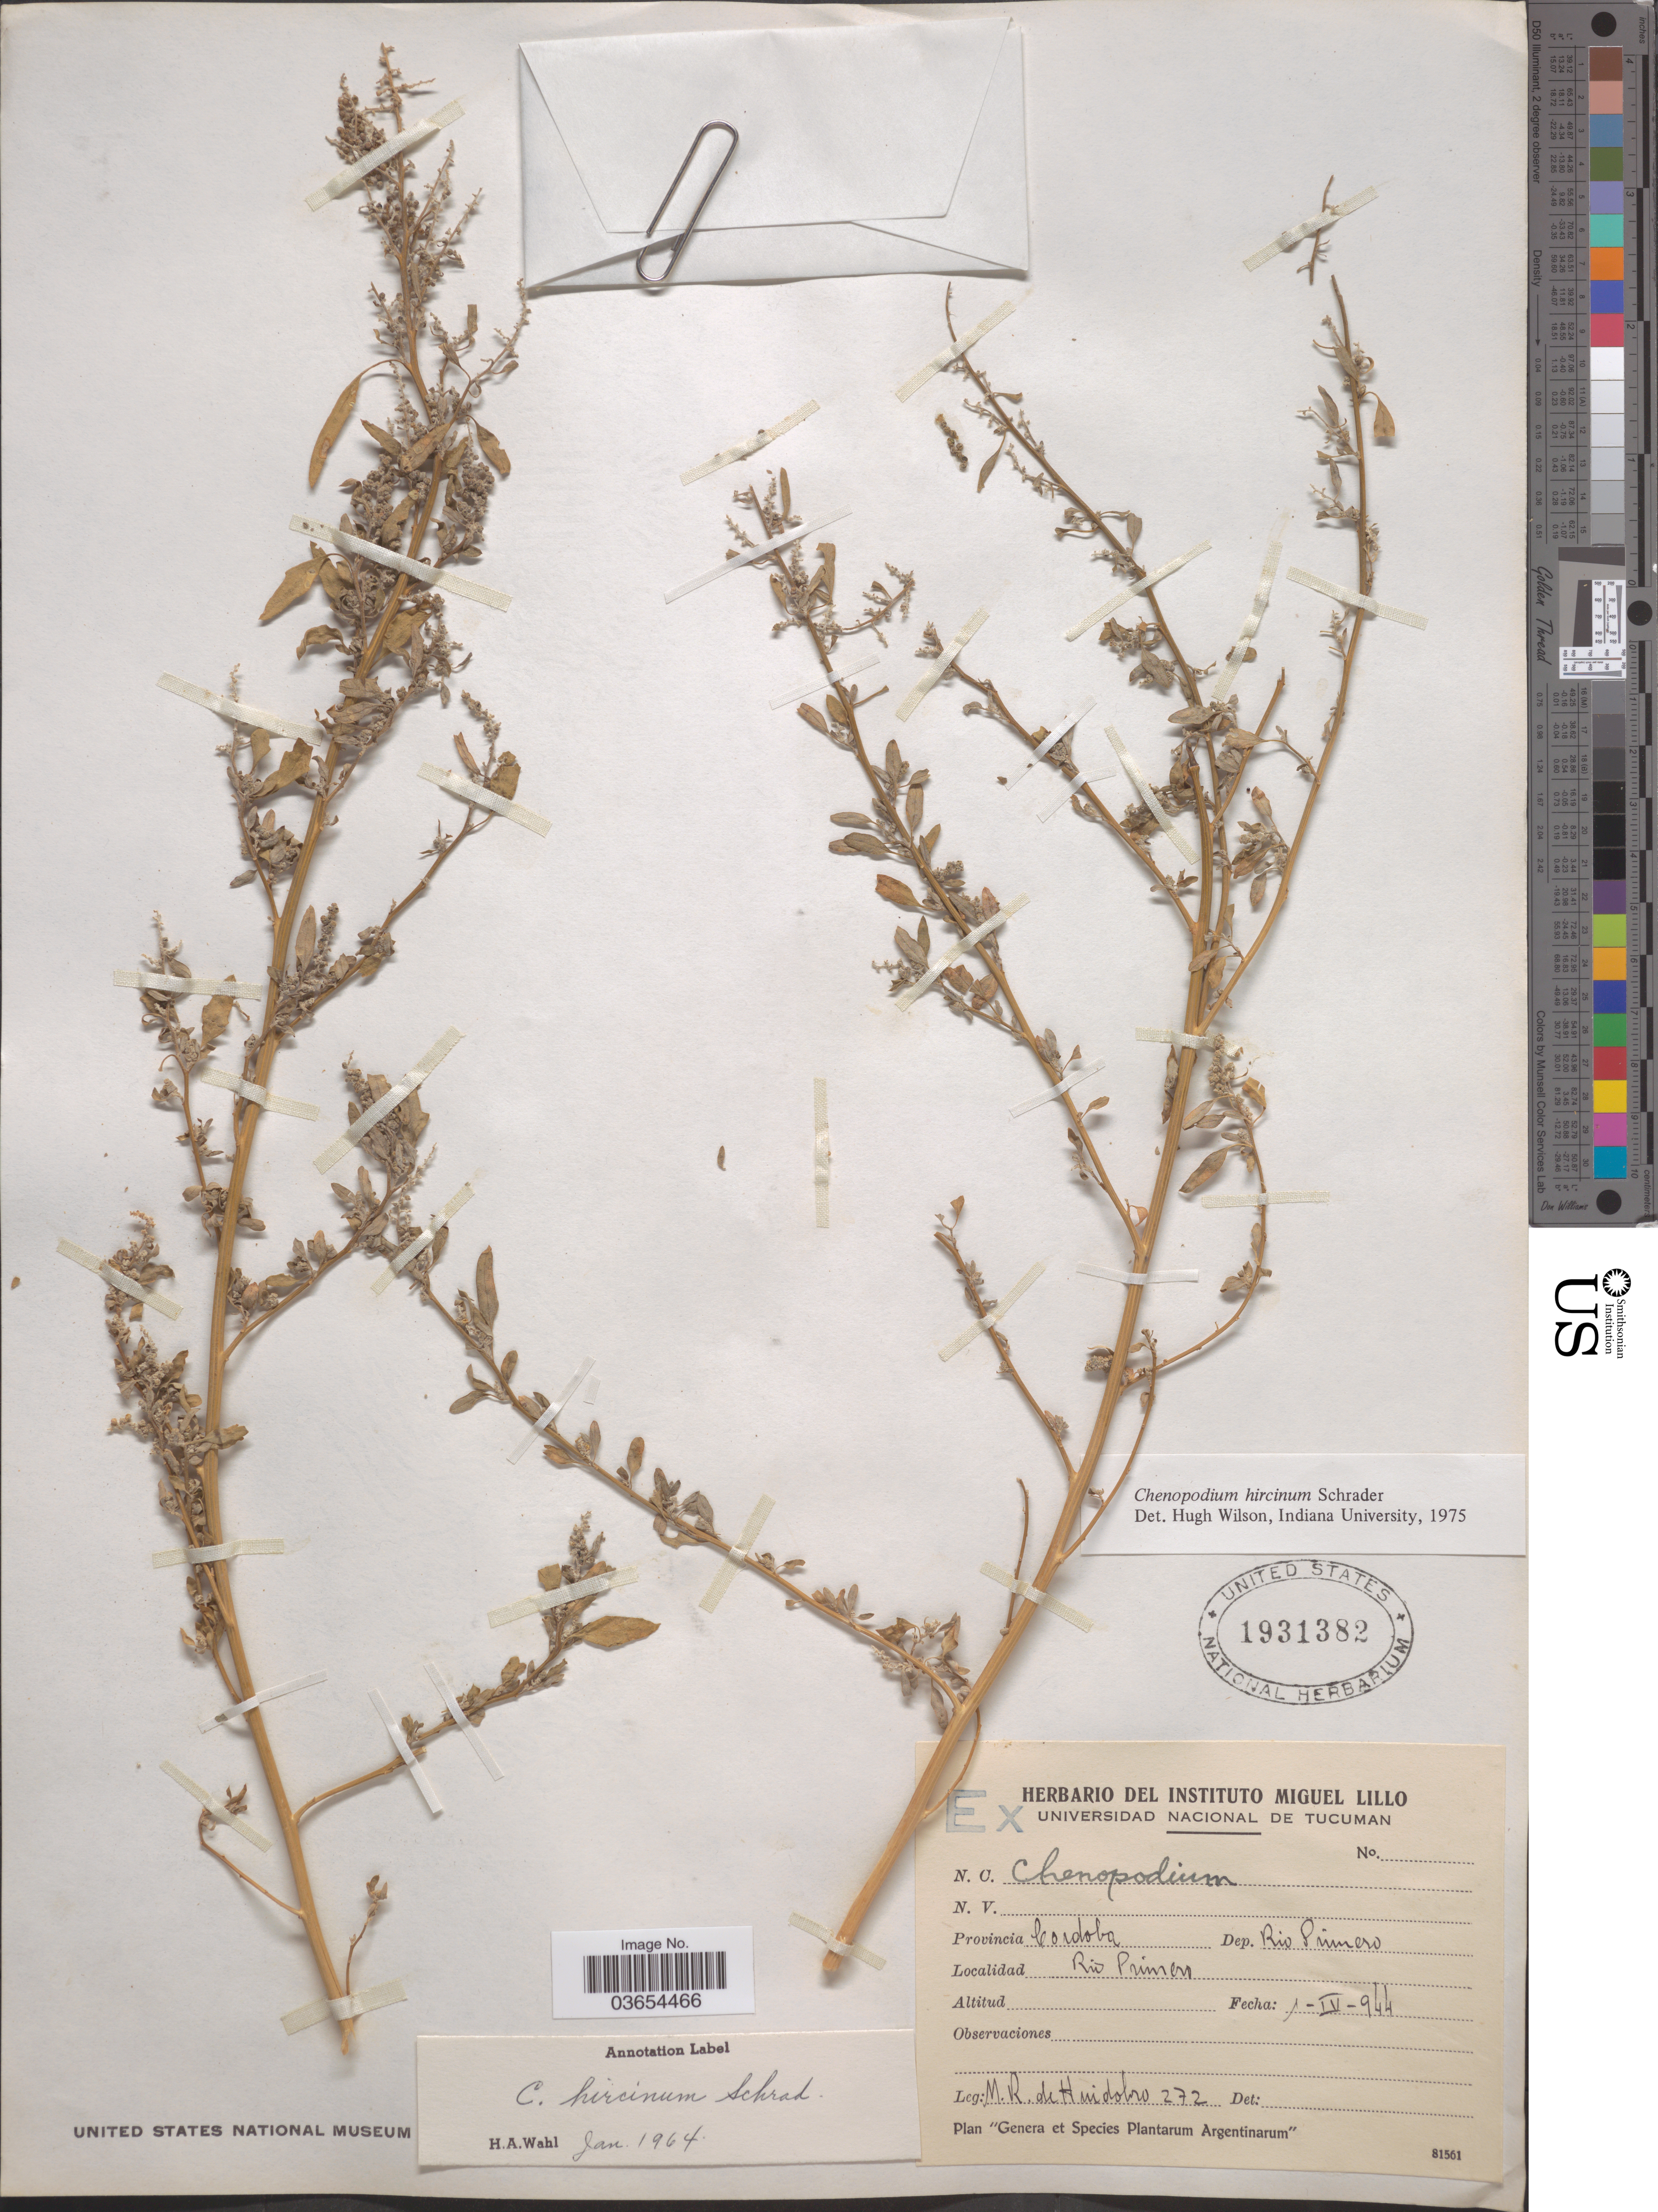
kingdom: Plantae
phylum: Tracheophyta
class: Magnoliopsida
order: Caryophyllales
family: Amaranthaceae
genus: Chenopodium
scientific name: Chenopodium hircinum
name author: Schrad.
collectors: M. Ruiz Huidobro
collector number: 272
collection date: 1944-04-01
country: Argentina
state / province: Cordoba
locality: Dep. Rio Primero. Rio Primero.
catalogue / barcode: US 1931382